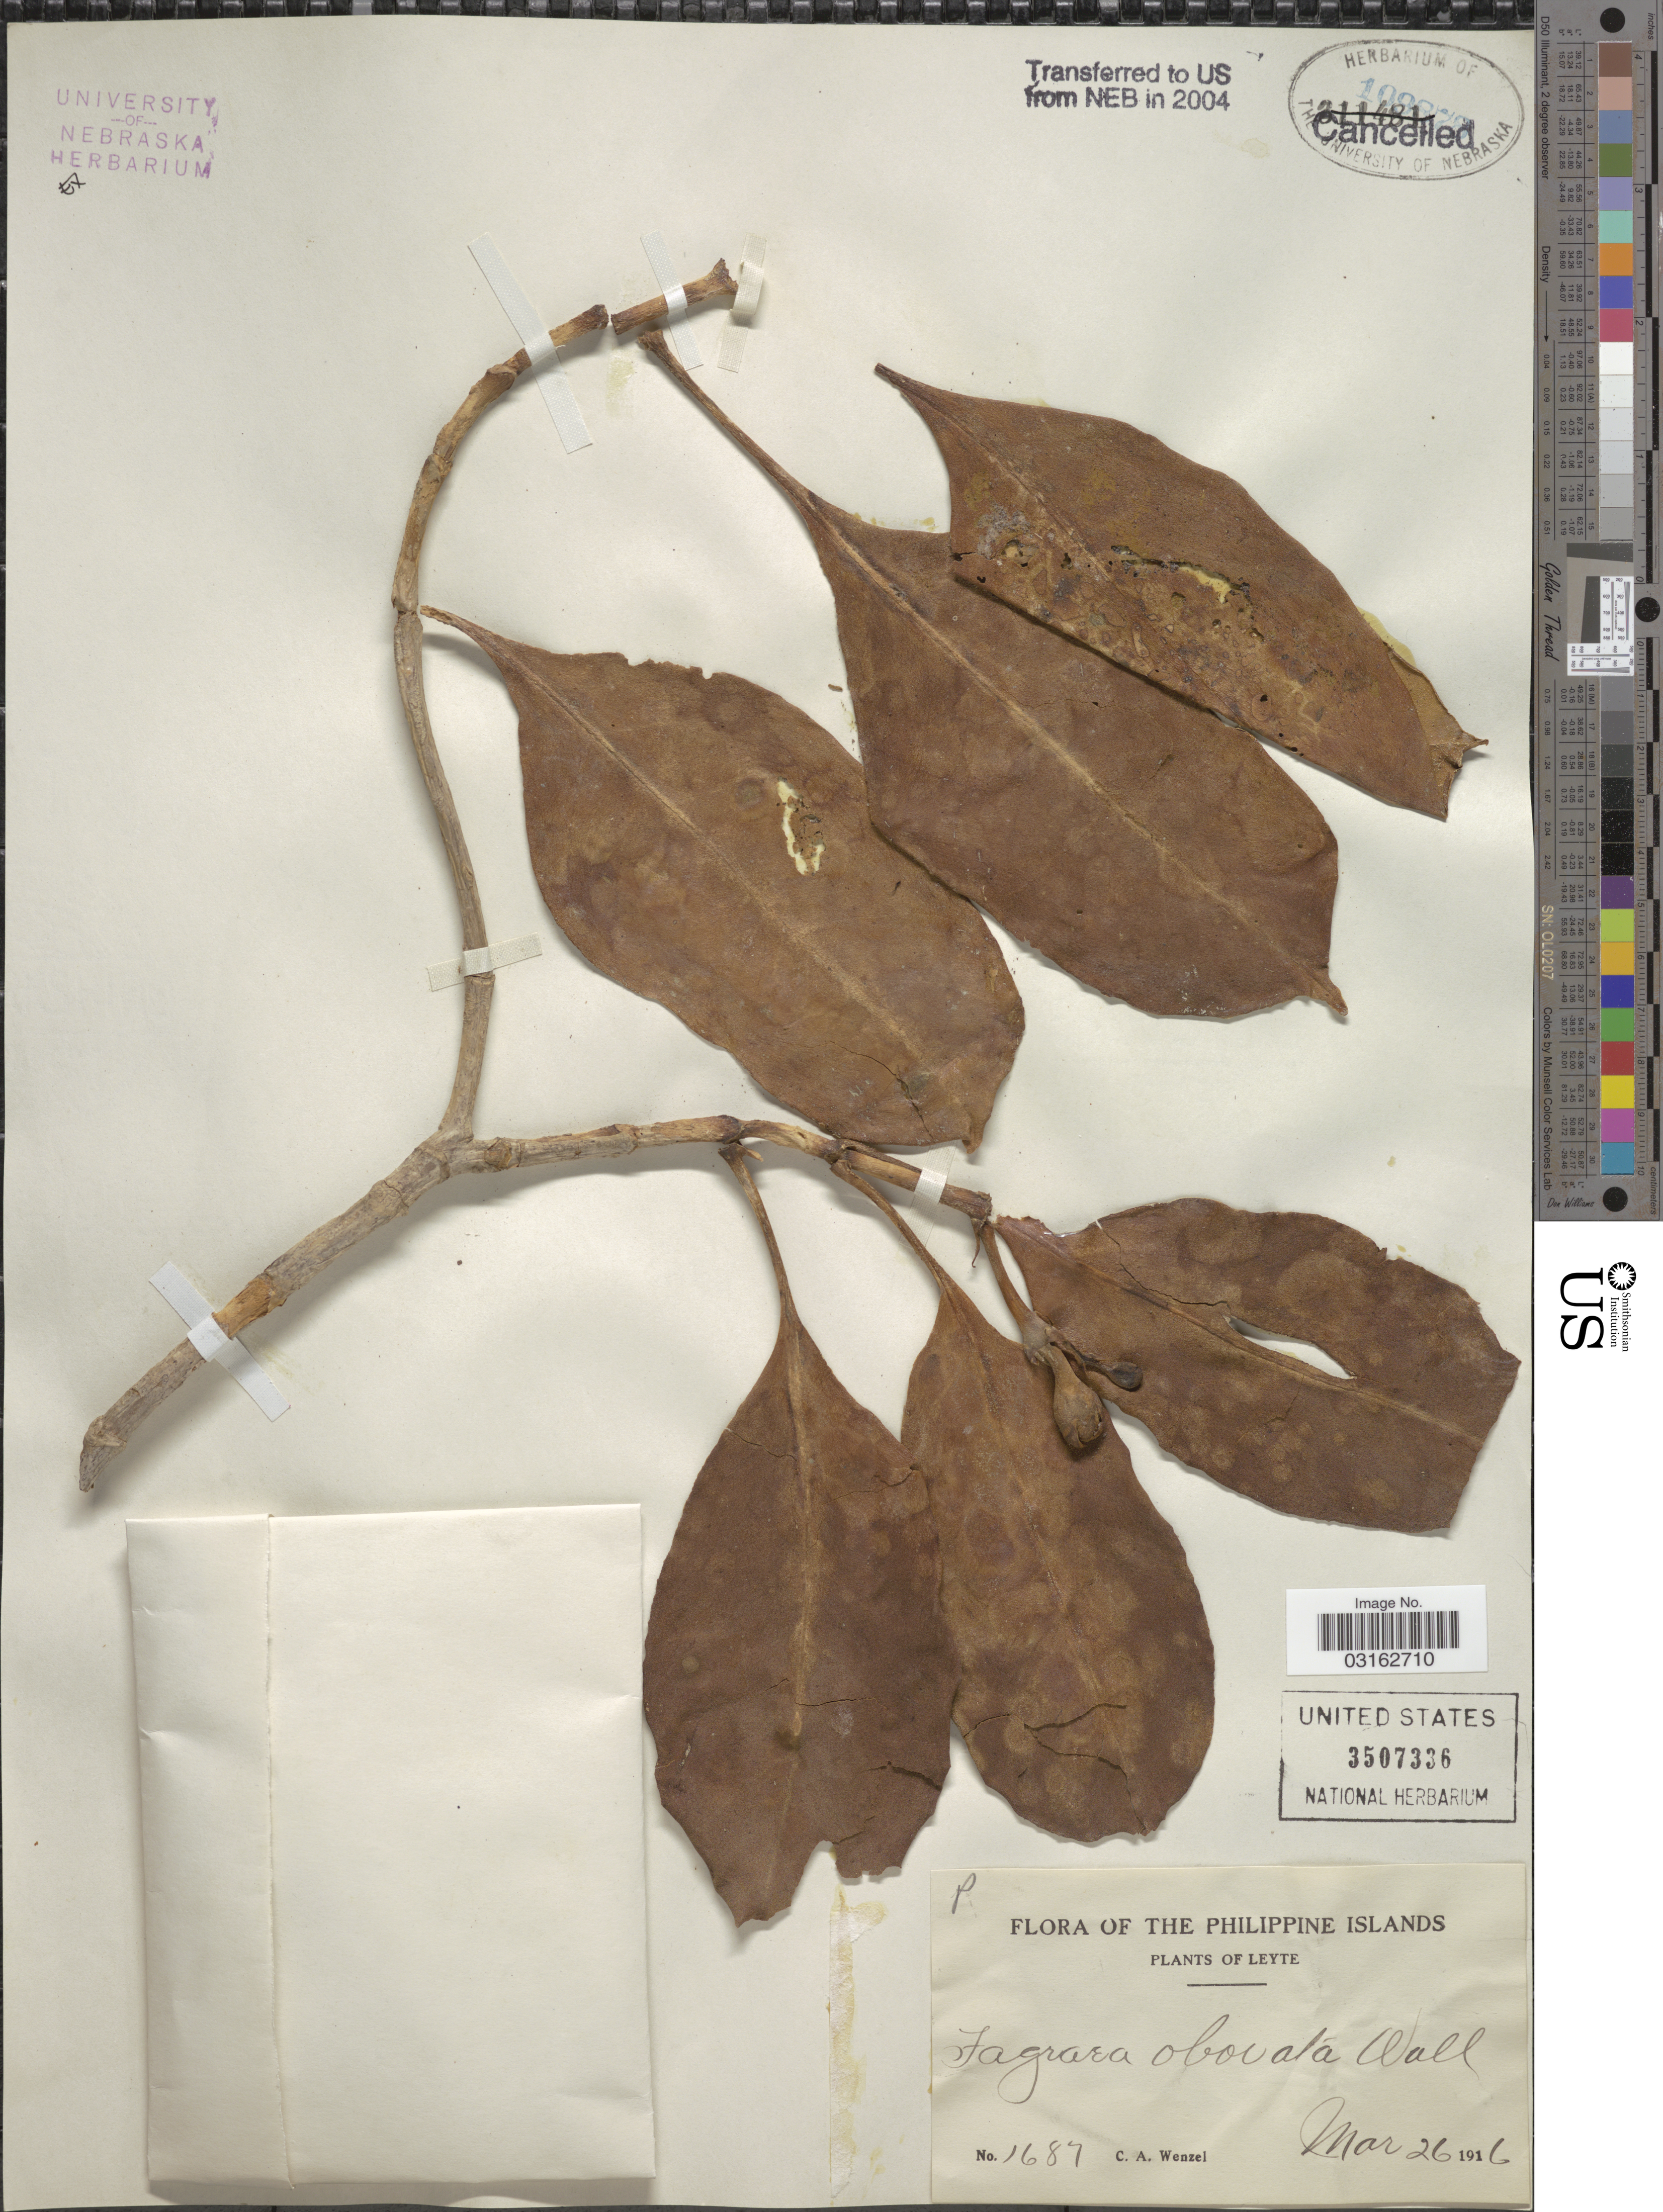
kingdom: Plantae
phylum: Tracheophyta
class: Magnoliopsida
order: Gentianales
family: Gentianaceae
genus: Fagraea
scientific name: Fagraea ceilanica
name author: Thunb.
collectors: C. Wenzel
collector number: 1687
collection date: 1916-03-26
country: Philippines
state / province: Eastern Visayas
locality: Leyte.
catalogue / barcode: US 3507336